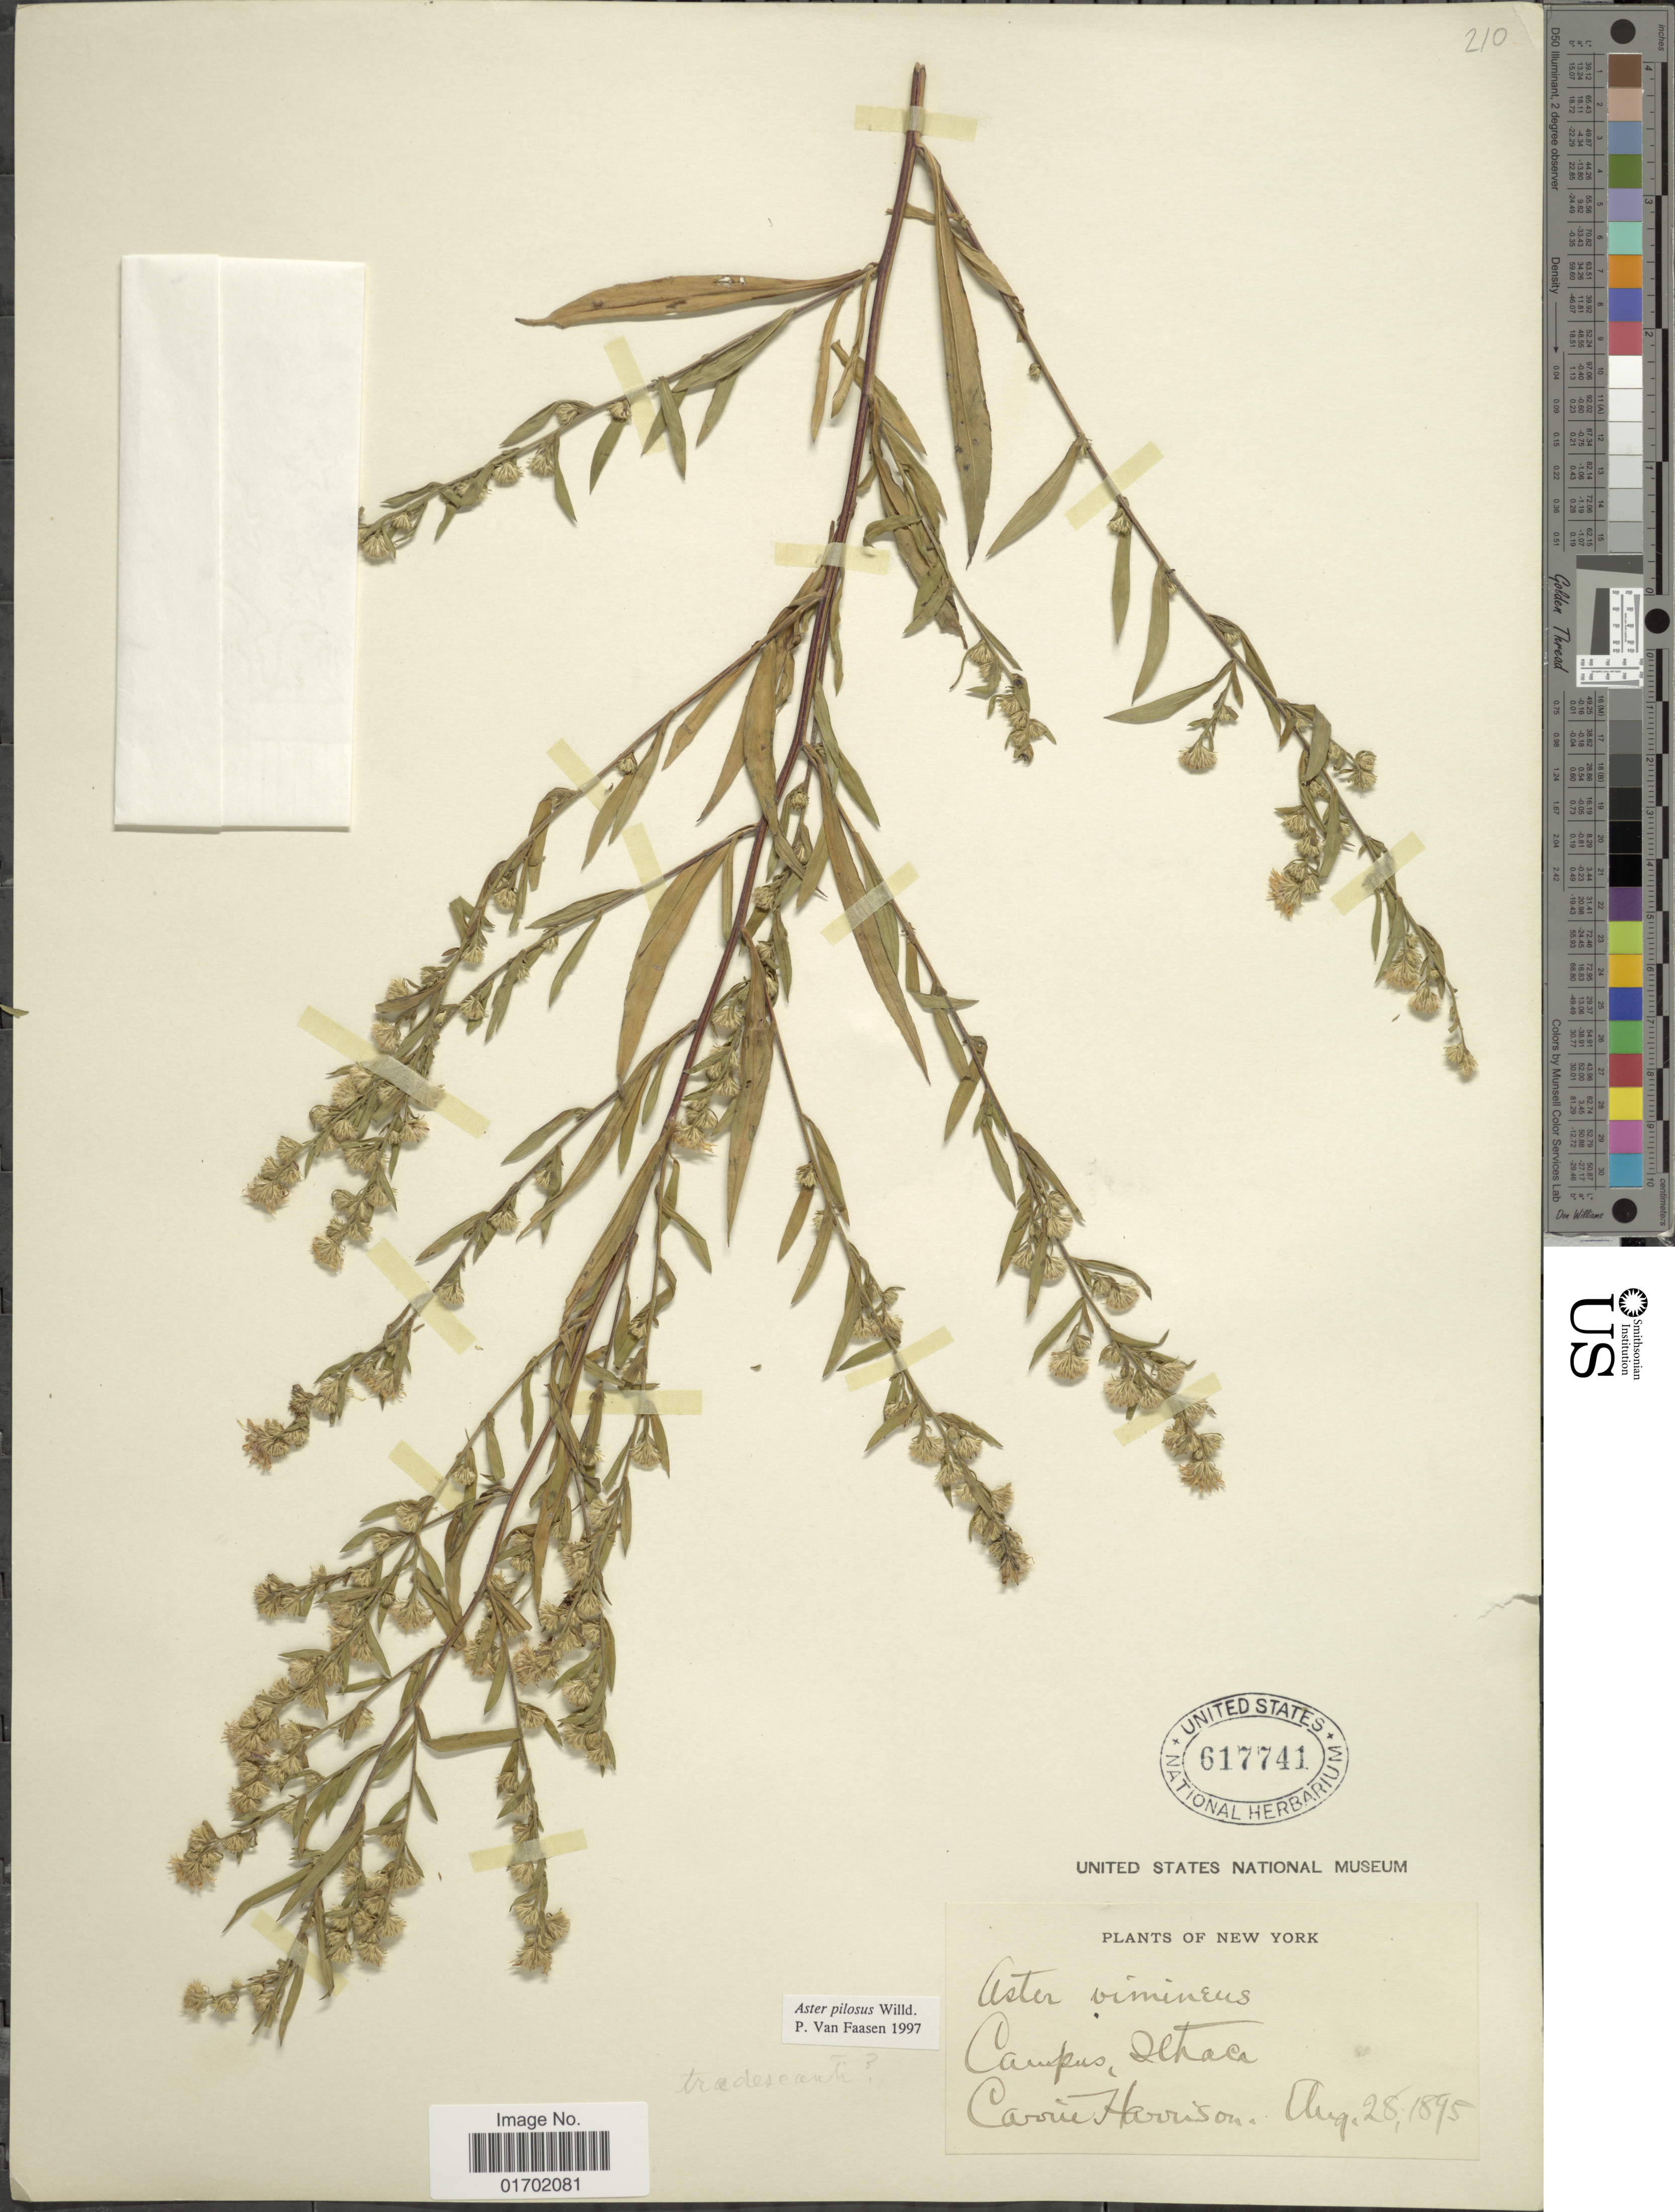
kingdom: Plantae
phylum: Tracheophyta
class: Magnoliopsida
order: Asterales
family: Asteraceae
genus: Symphyotrichum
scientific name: Symphyotrichum pilosum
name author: (Willd.) G.L. Nesom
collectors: C. Harrison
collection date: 1895-08-28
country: United States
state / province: New York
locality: Campus, Ithaca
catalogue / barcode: US 617741